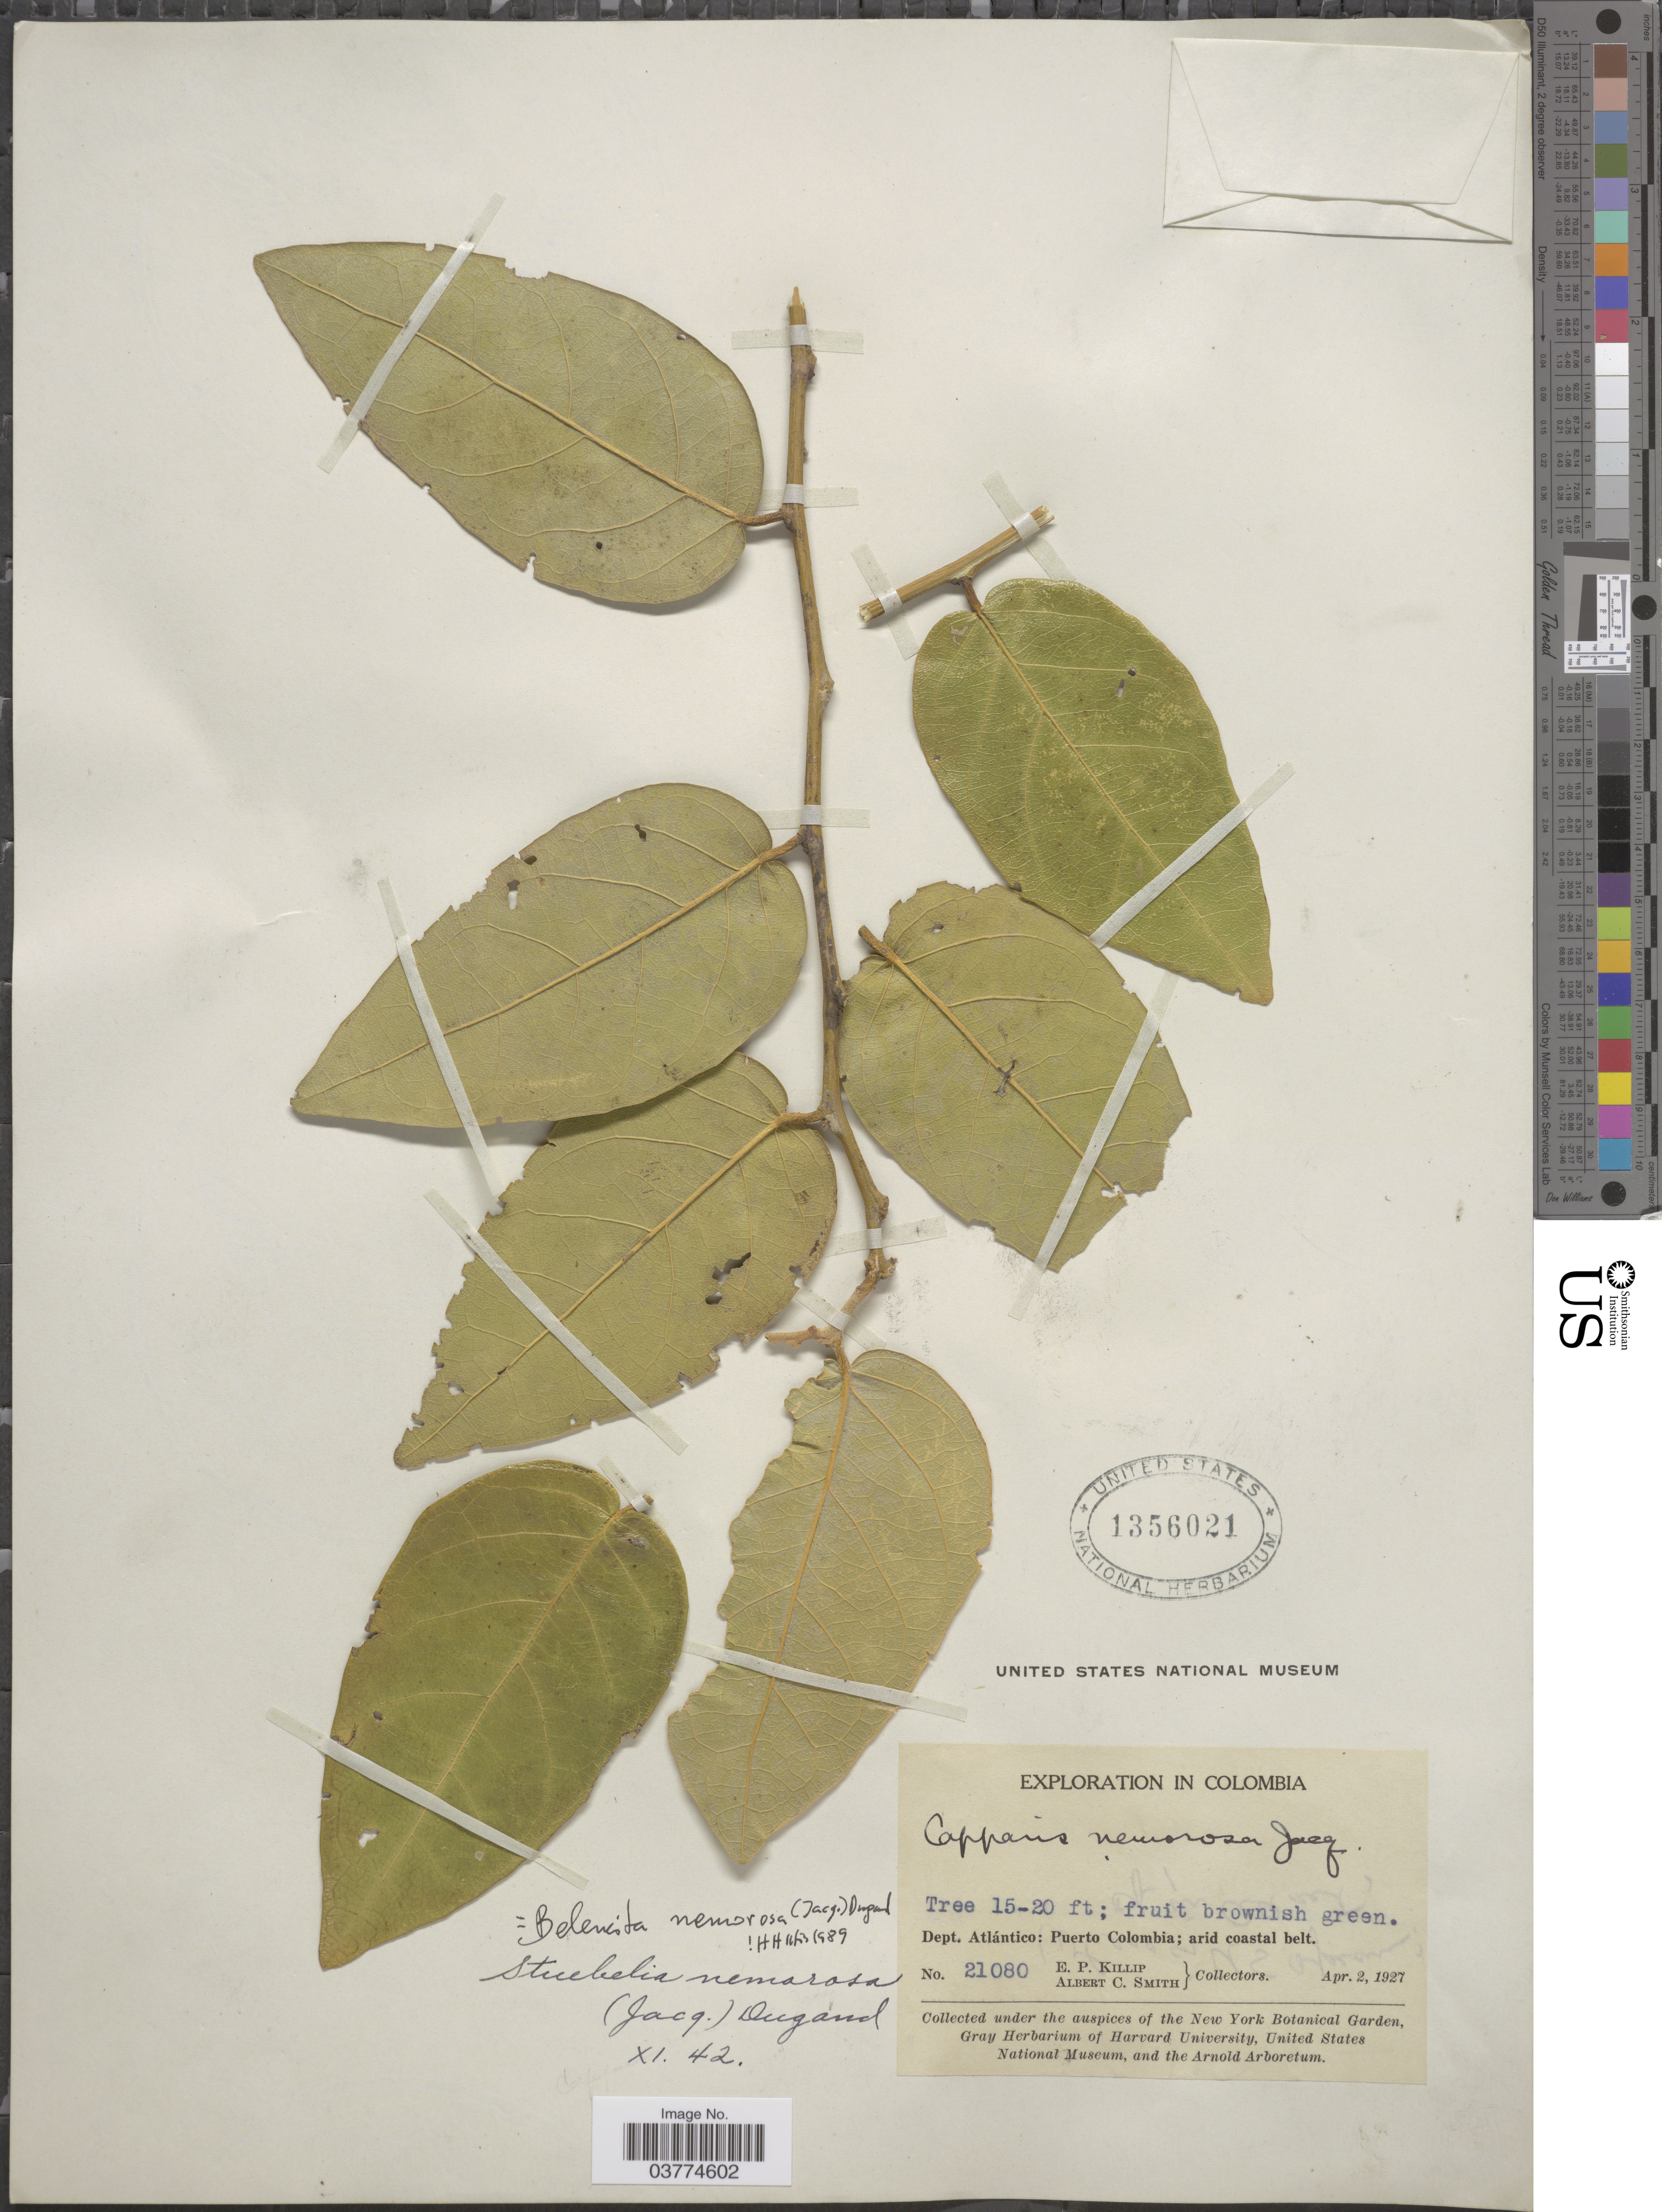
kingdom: Plantae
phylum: Tracheophyta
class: Magnoliopsida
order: Brassicales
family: Capparaceae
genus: Belencita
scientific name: Belencita nemorosa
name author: (Jacq.) Dugand G.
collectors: E. P. Killip & A. C. Smith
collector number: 21080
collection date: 1927-04-02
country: Colombia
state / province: Atlántico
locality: Dept. Atlántico: Puerto Colombia; arid coastal belt.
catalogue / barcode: US 1356021